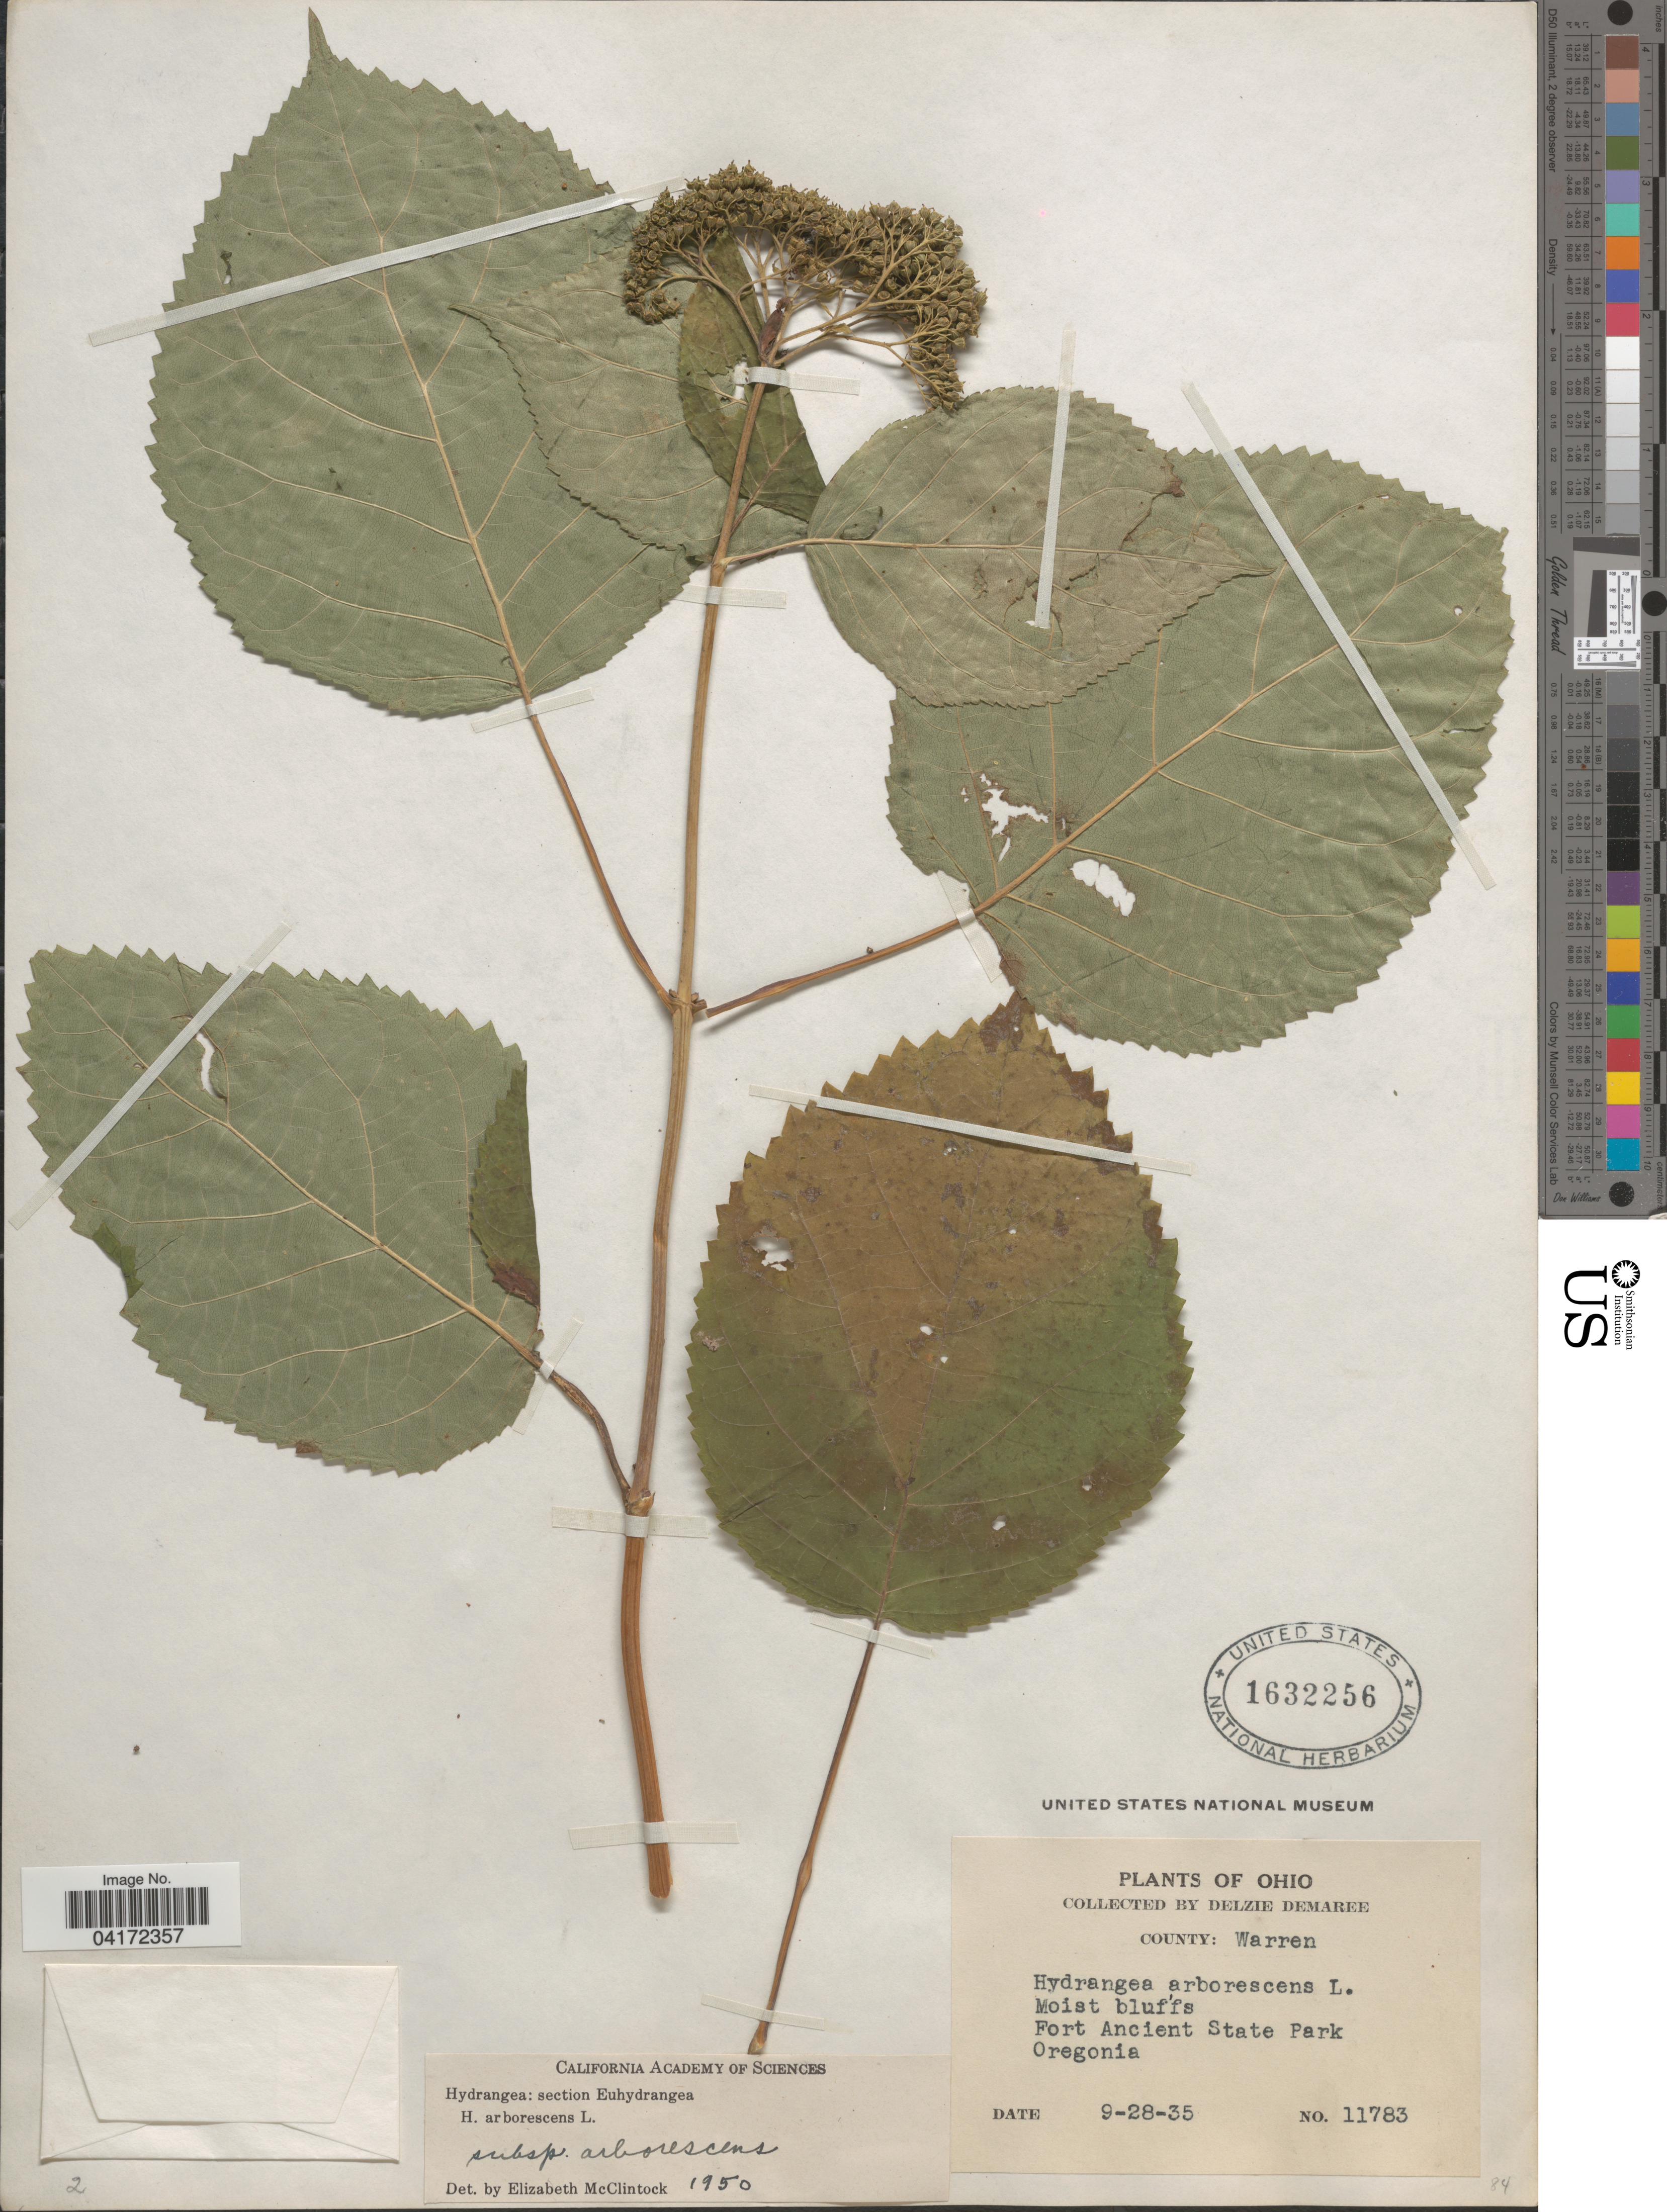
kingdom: Plantae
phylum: Tracheophyta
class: Magnoliopsida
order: Cornales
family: Hydrangeaceae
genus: Hydrangea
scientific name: Hydrangea arborescens subsp. arborescens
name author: L.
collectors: D. Demaree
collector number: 11783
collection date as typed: Transcribed d/m/y: 28/9/35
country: United States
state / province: Ohio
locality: County: Warren. Fort Ancient State Park. Oregonia.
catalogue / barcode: US 1632256